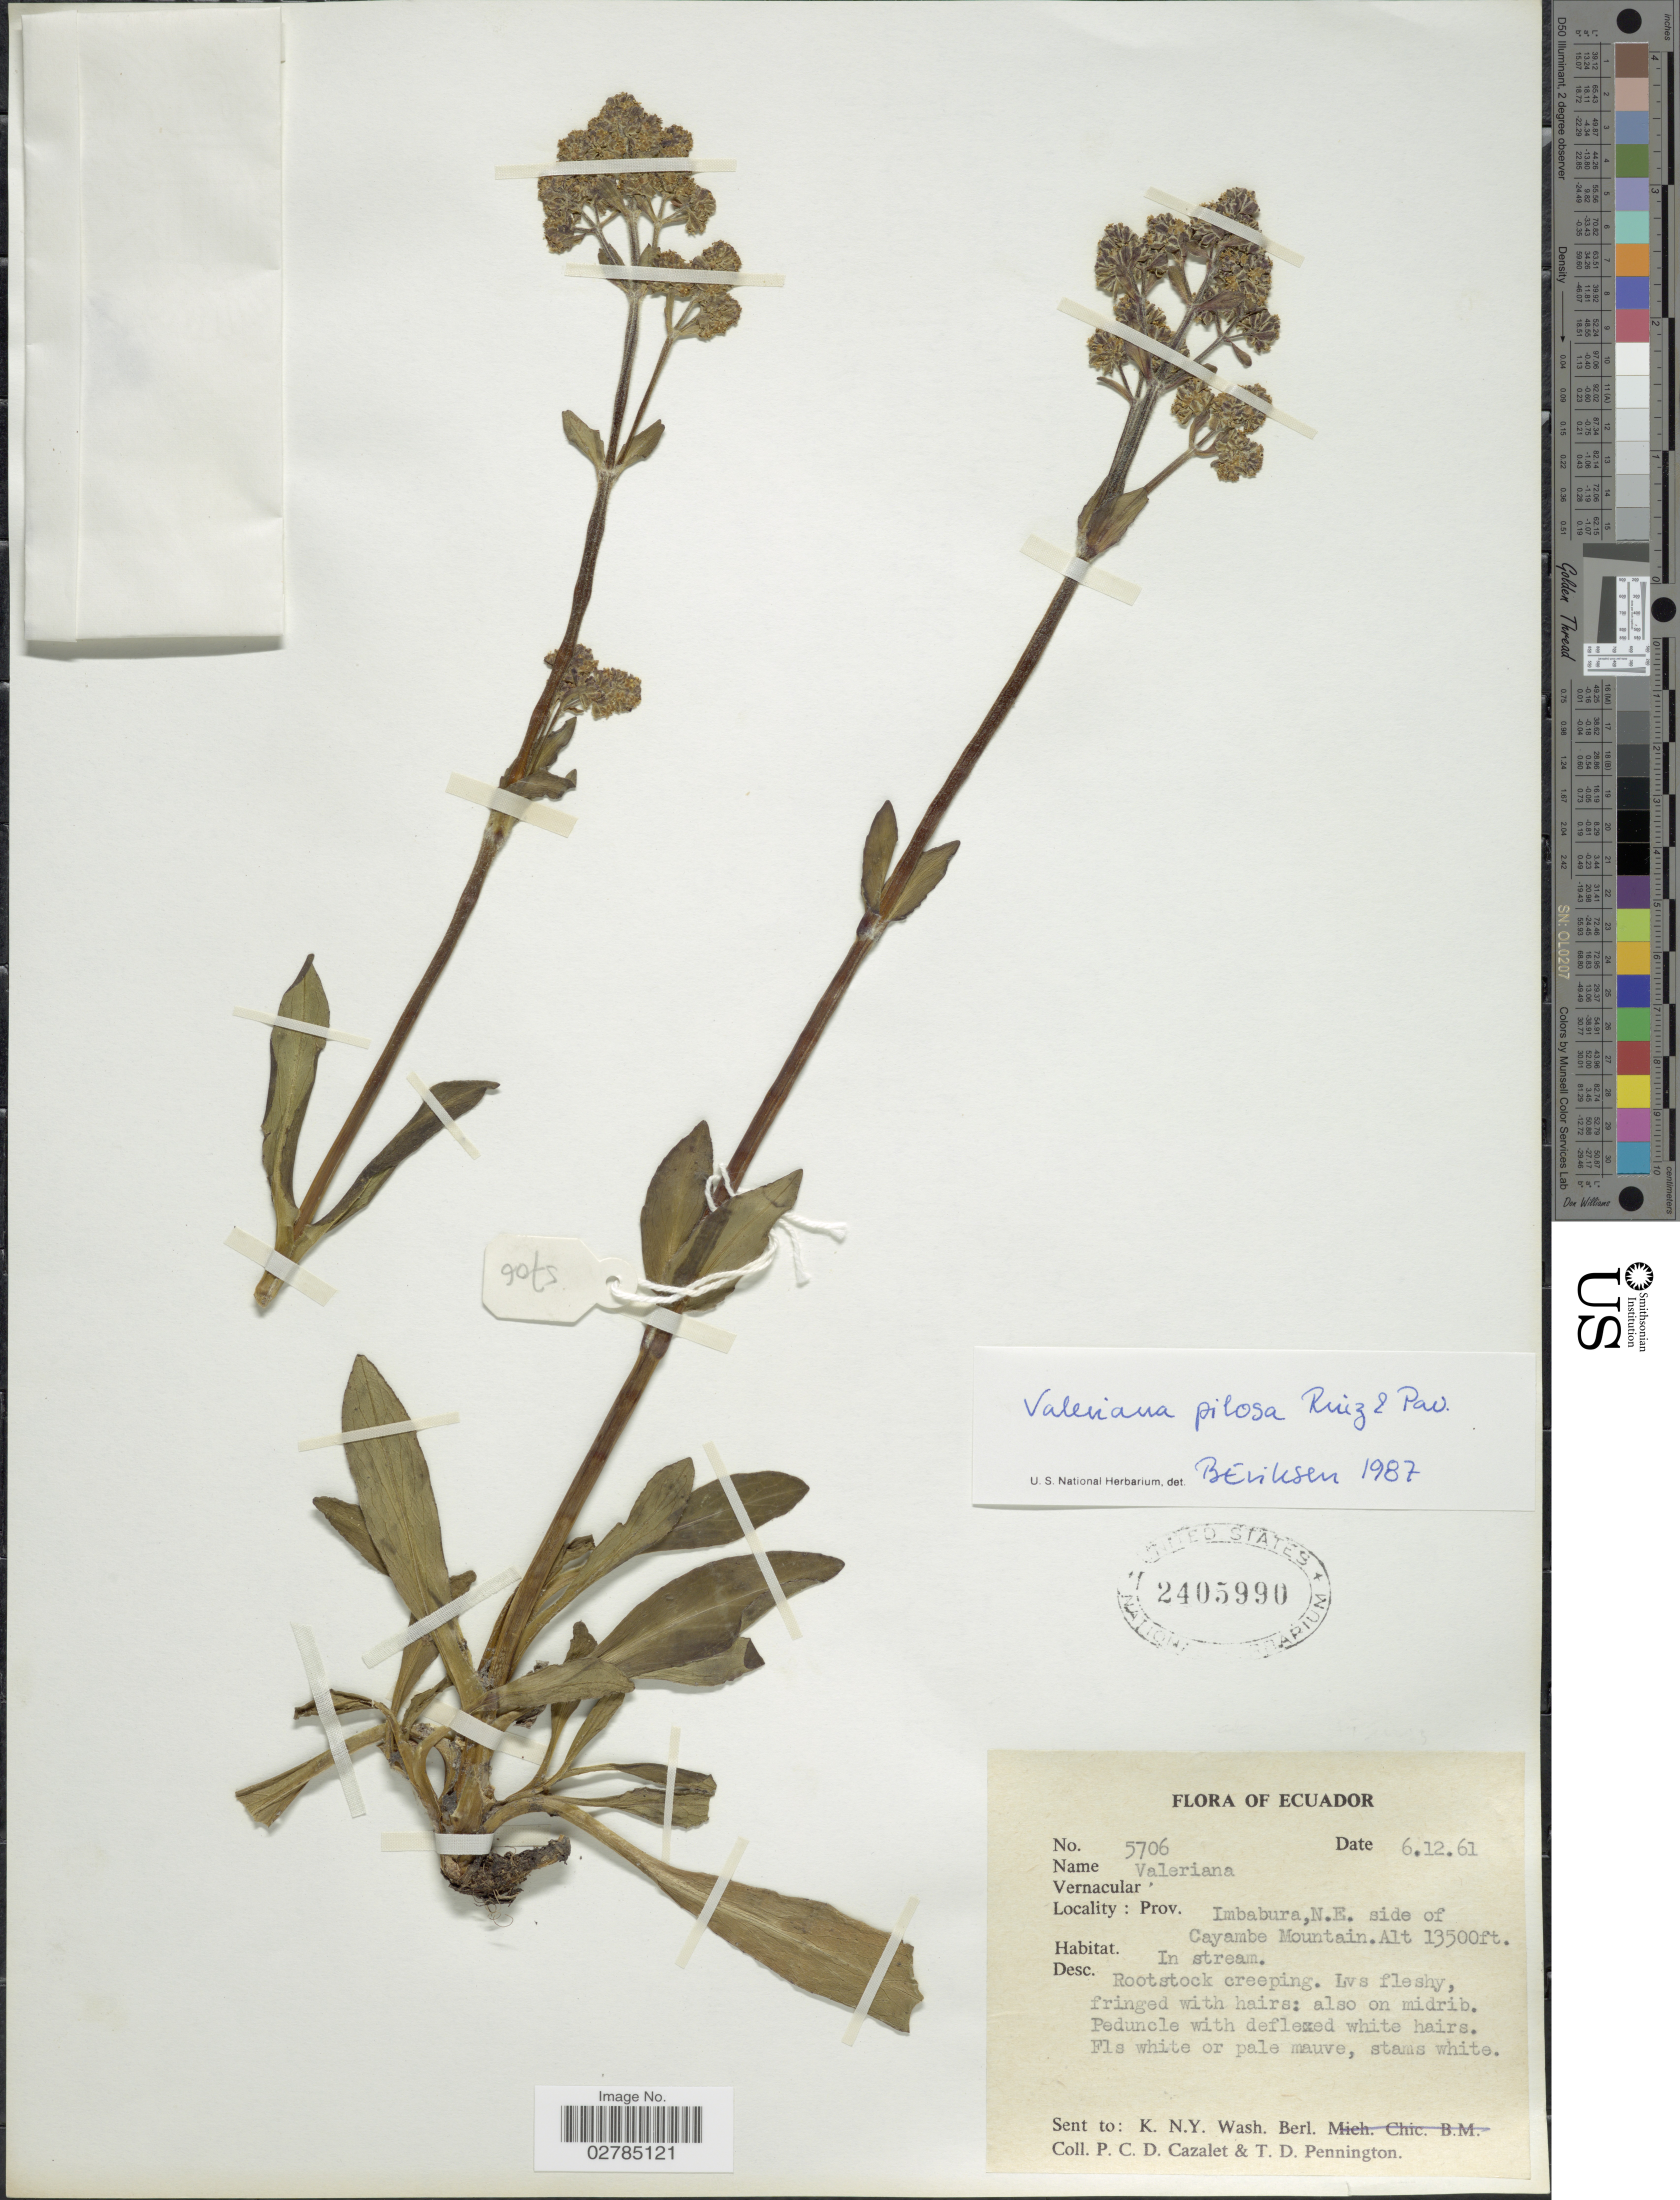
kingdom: Plantae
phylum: Tracheophyta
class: Magnoliopsida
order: Dipsacales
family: Caprifoliaceae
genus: Valeriana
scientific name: Valeriana pilosa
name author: Ruiz & Pav.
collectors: P. C. D. Cazalet & T. D. Pennington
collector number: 5706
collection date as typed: Transcribed d/m/y: 6/12/61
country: Ecuador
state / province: Imbabura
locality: N.E. side of Cayambe Mountain.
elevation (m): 4115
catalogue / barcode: US 2405990